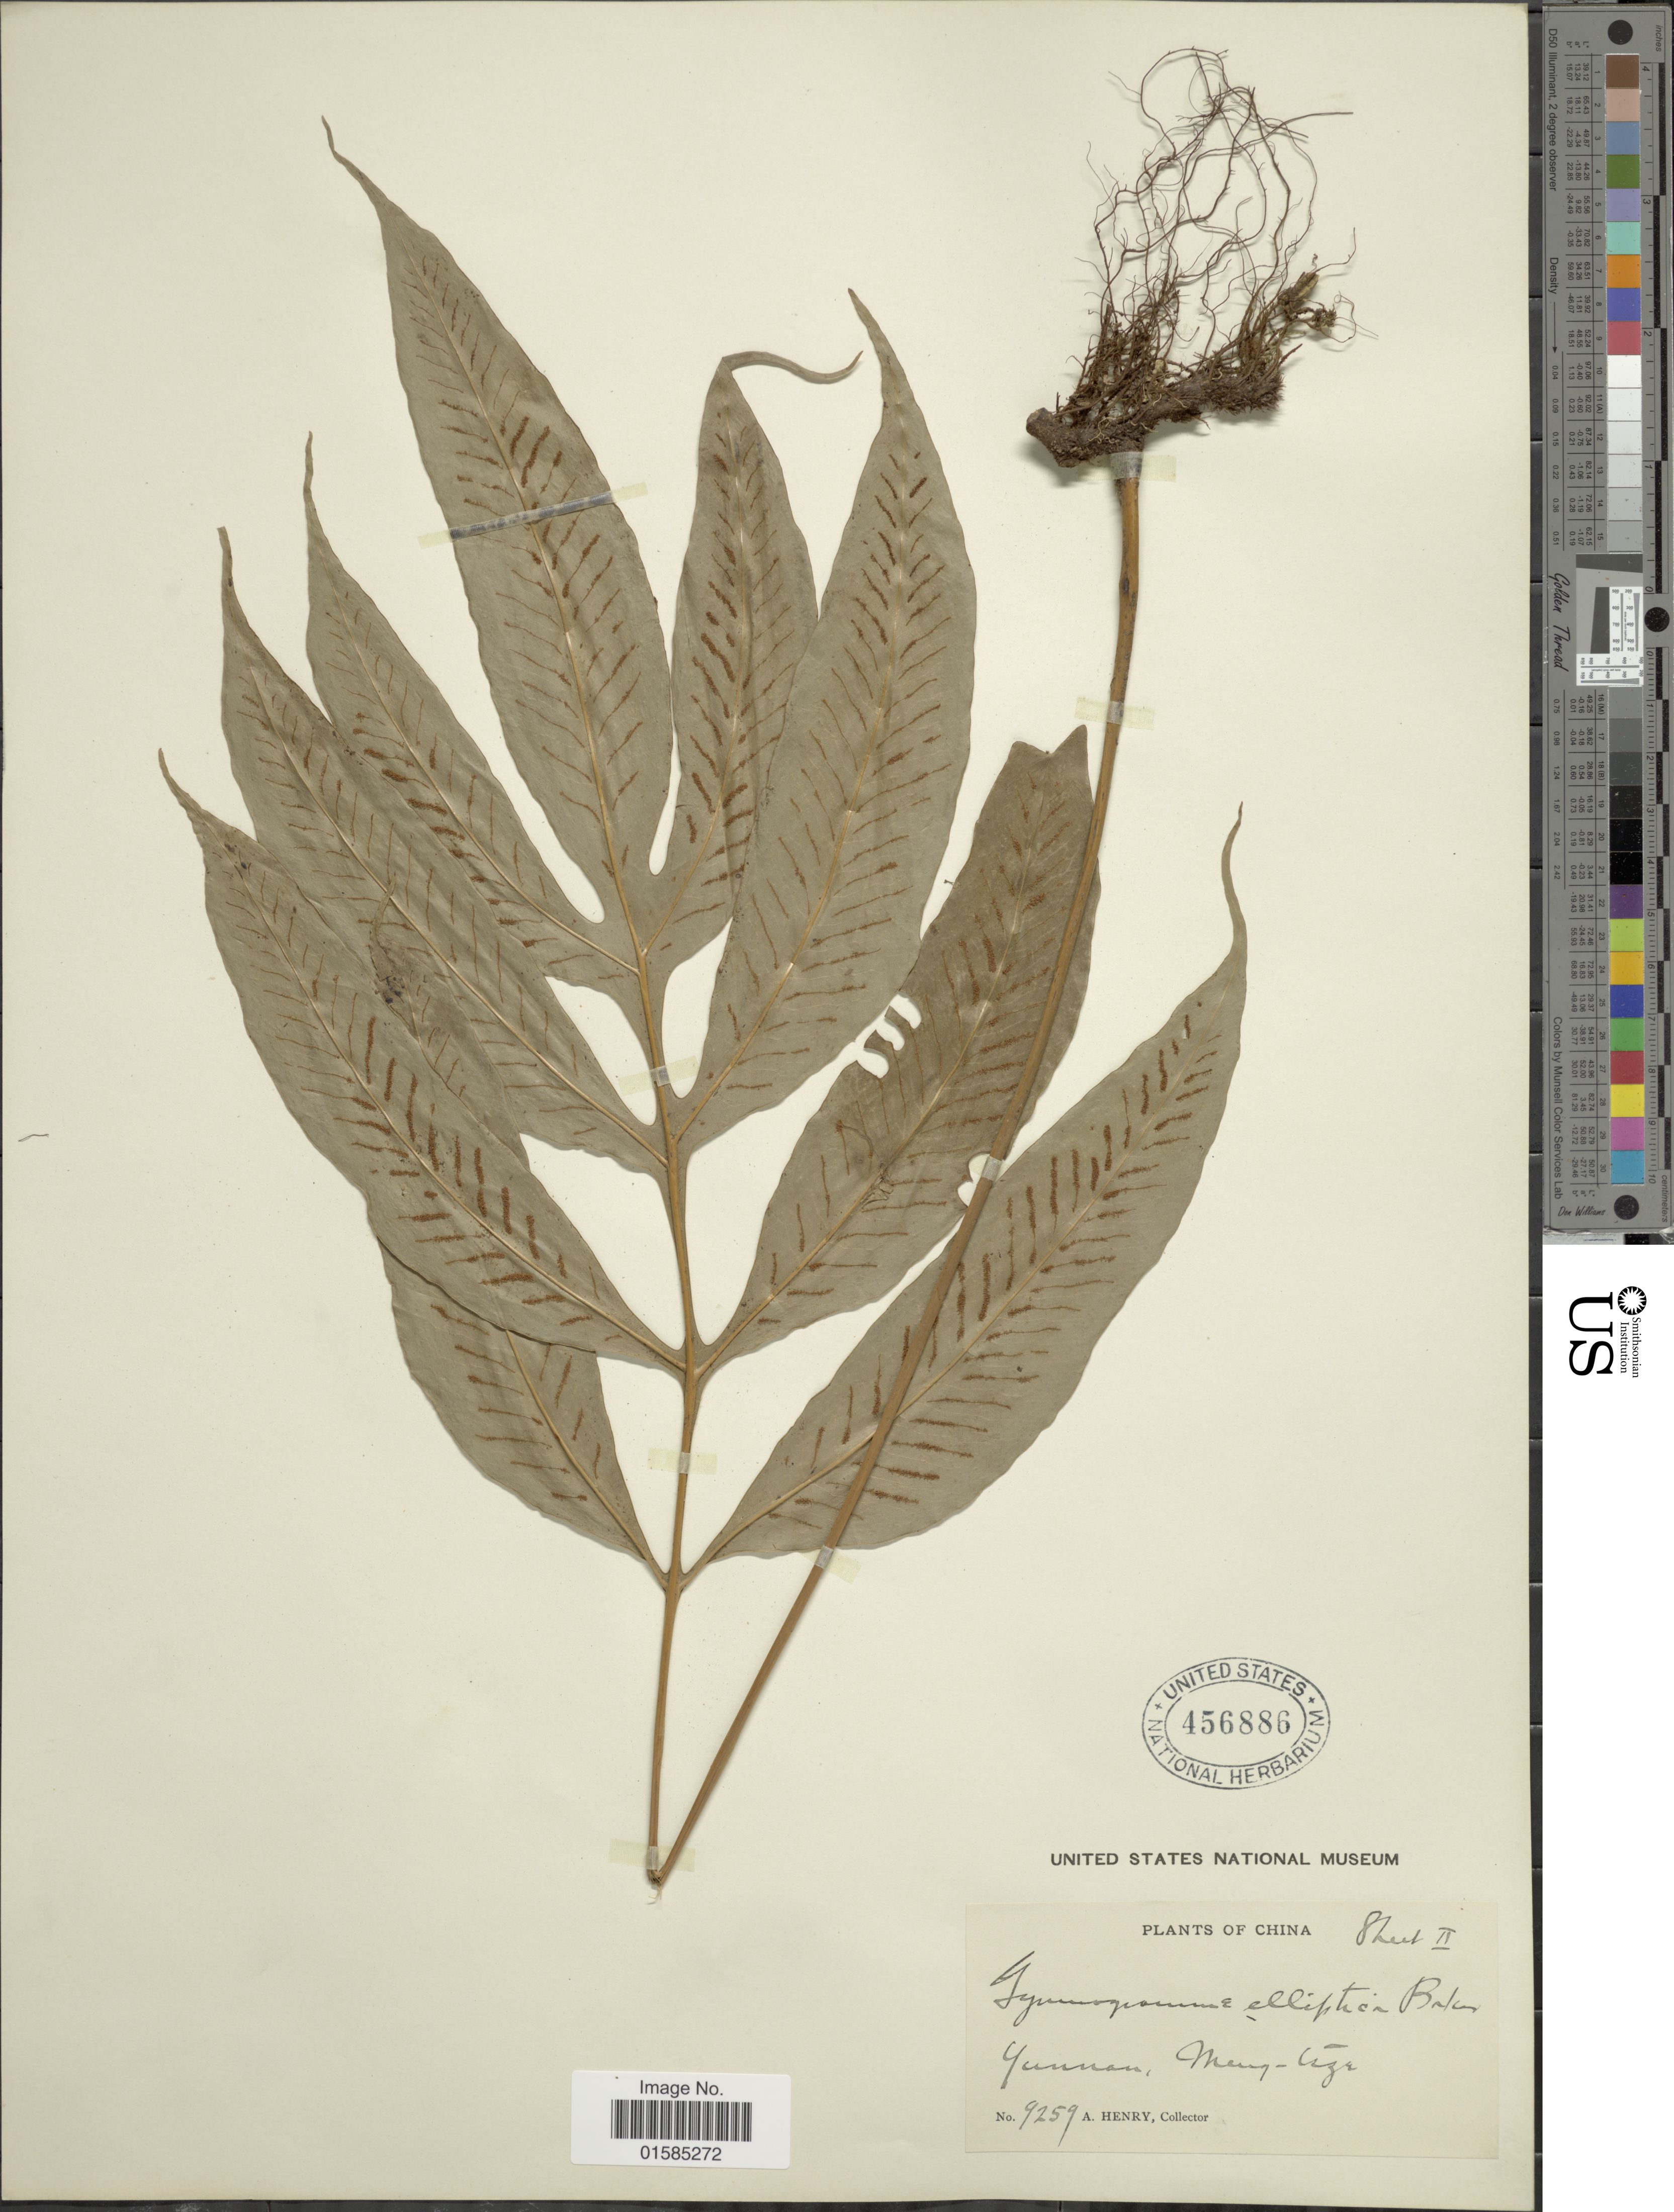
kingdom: Plantae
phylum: Tracheophyta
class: Polypodiopsida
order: Polypodiales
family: Polypodiaceae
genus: Leptochilus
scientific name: Leptochilus ellipticus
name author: (Thunb.) Noot.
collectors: A. Henry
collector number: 9259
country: China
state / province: Yunnan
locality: Meng-tsze.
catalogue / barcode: US 456886